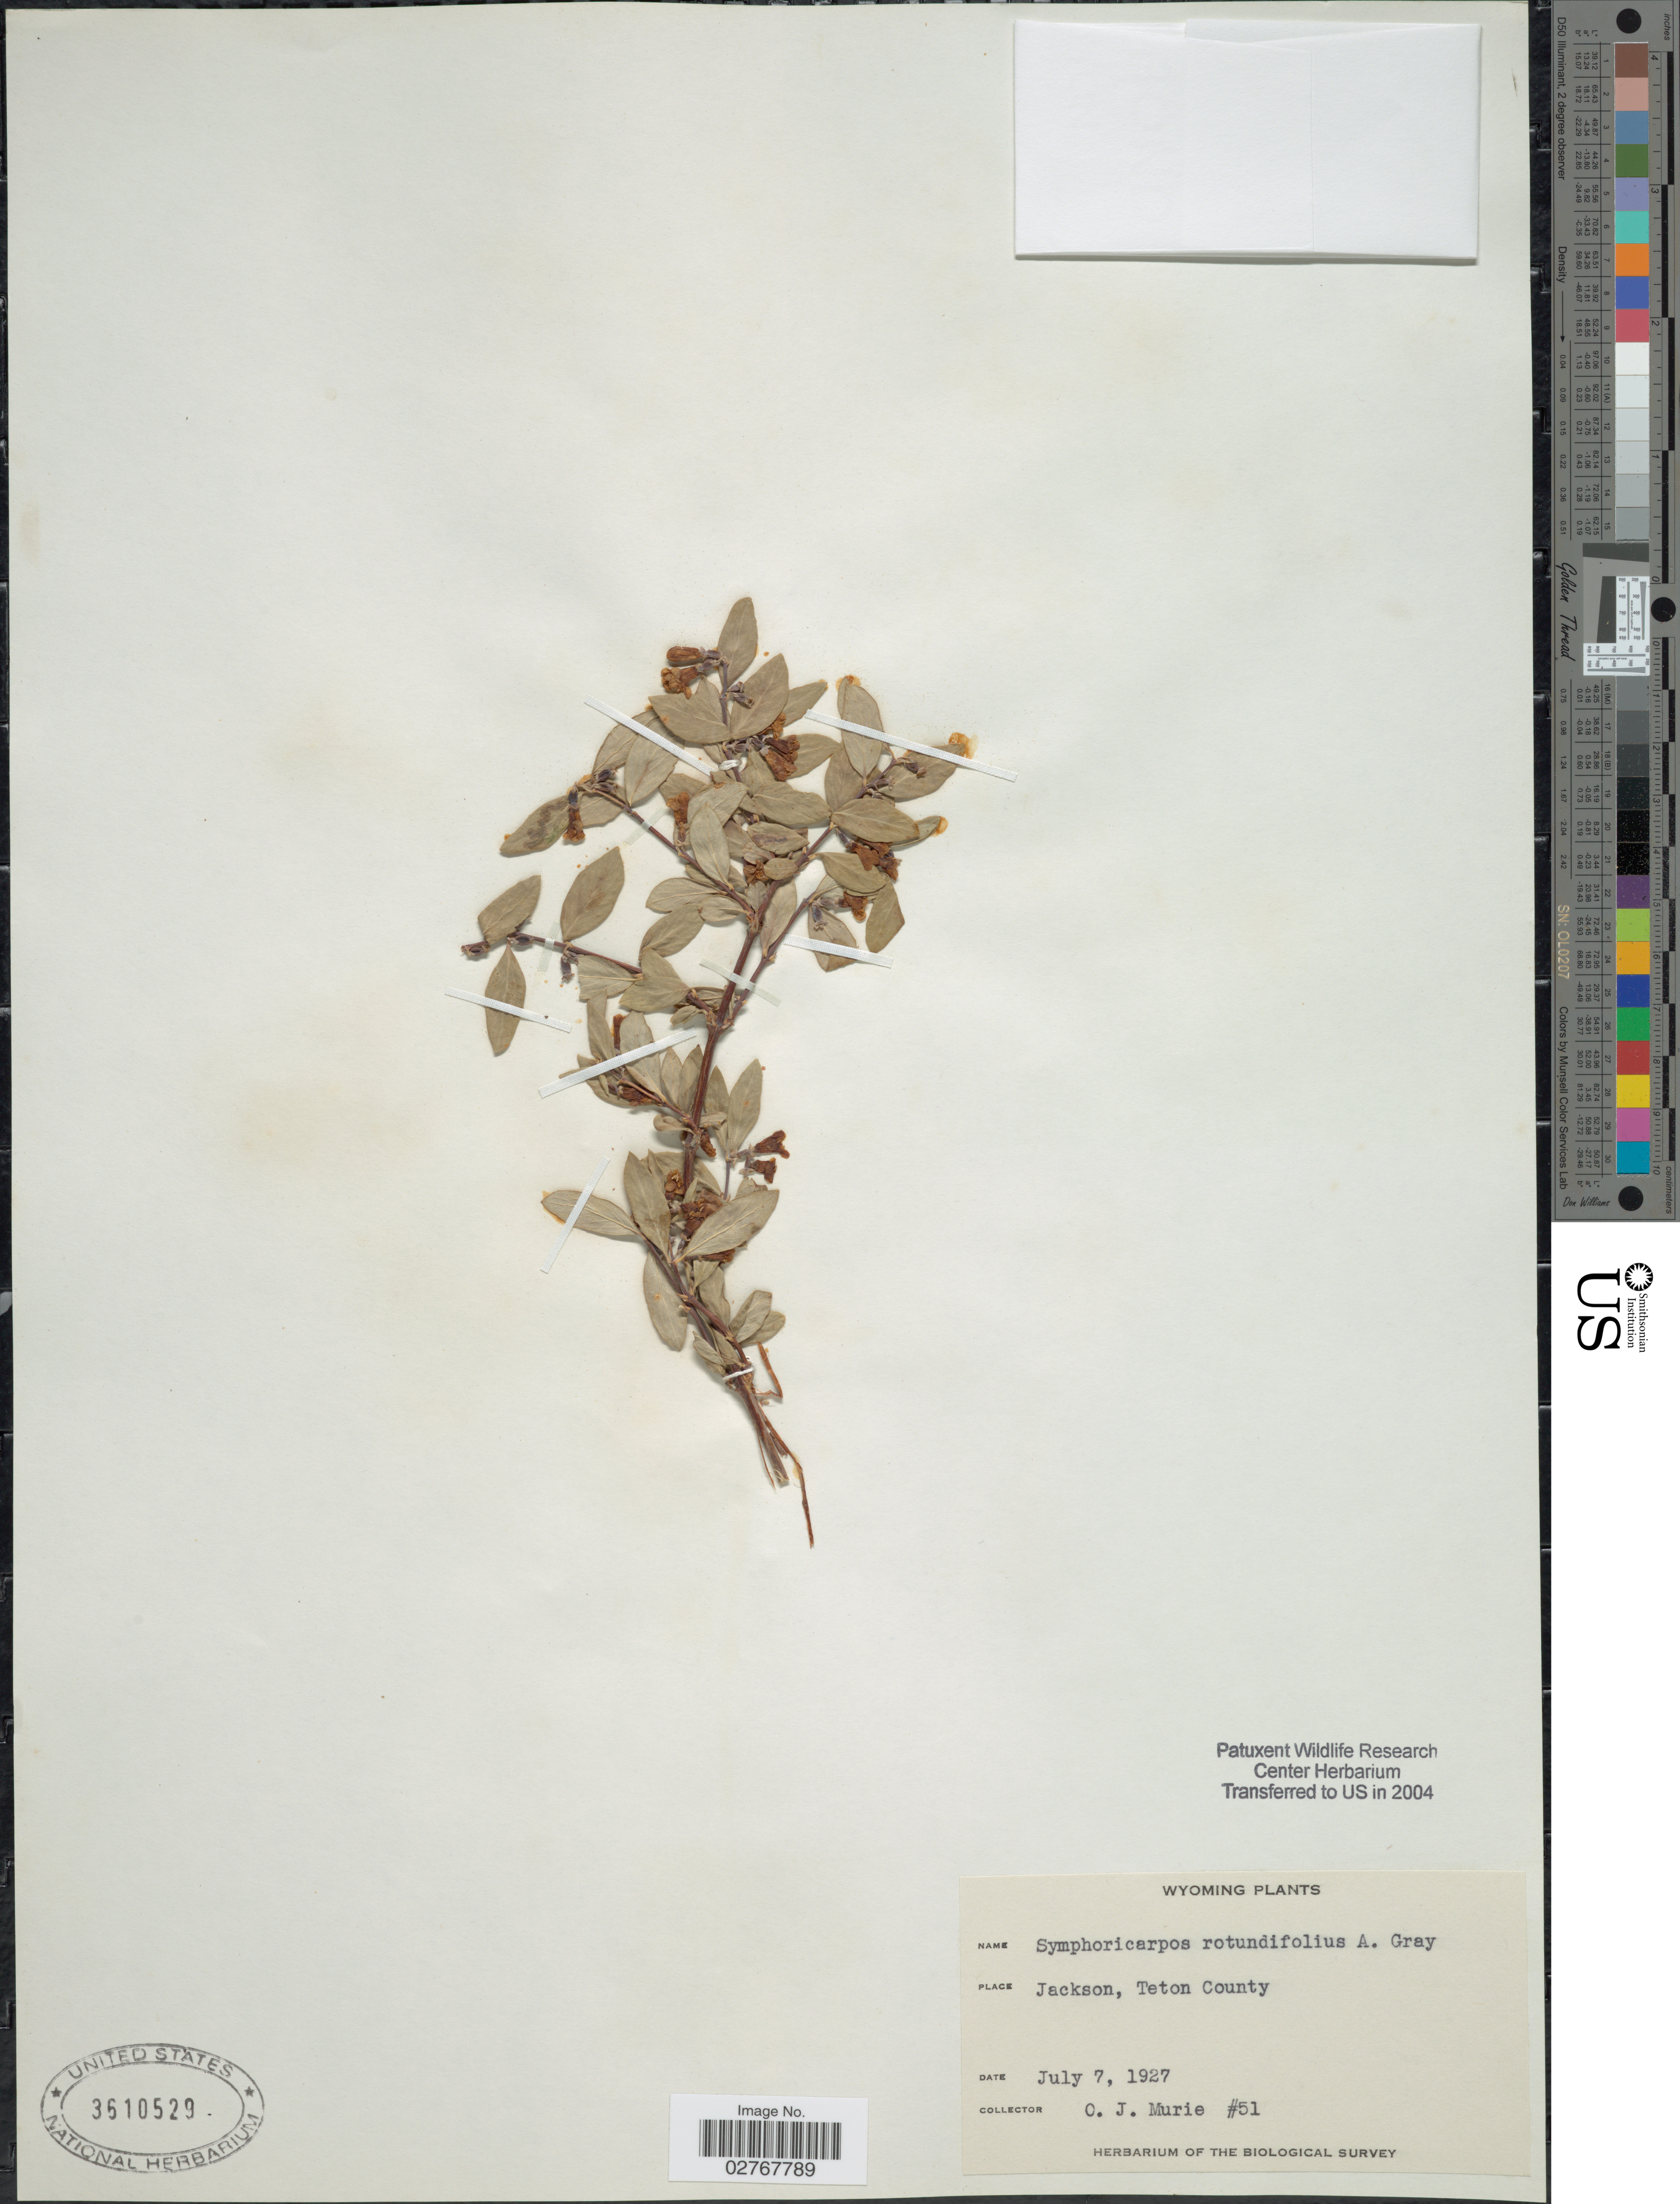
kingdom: Plantae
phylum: Tracheophyta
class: Magnoliopsida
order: Dipsacales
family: Caprifoliaceae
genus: Symphoricarpos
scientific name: Symphoricarpos rotundifolius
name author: A. Gray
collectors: O. Murie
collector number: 51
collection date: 1927-07-07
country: United States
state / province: Wyoming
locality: Jackson, Teton County.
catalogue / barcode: US 3610529